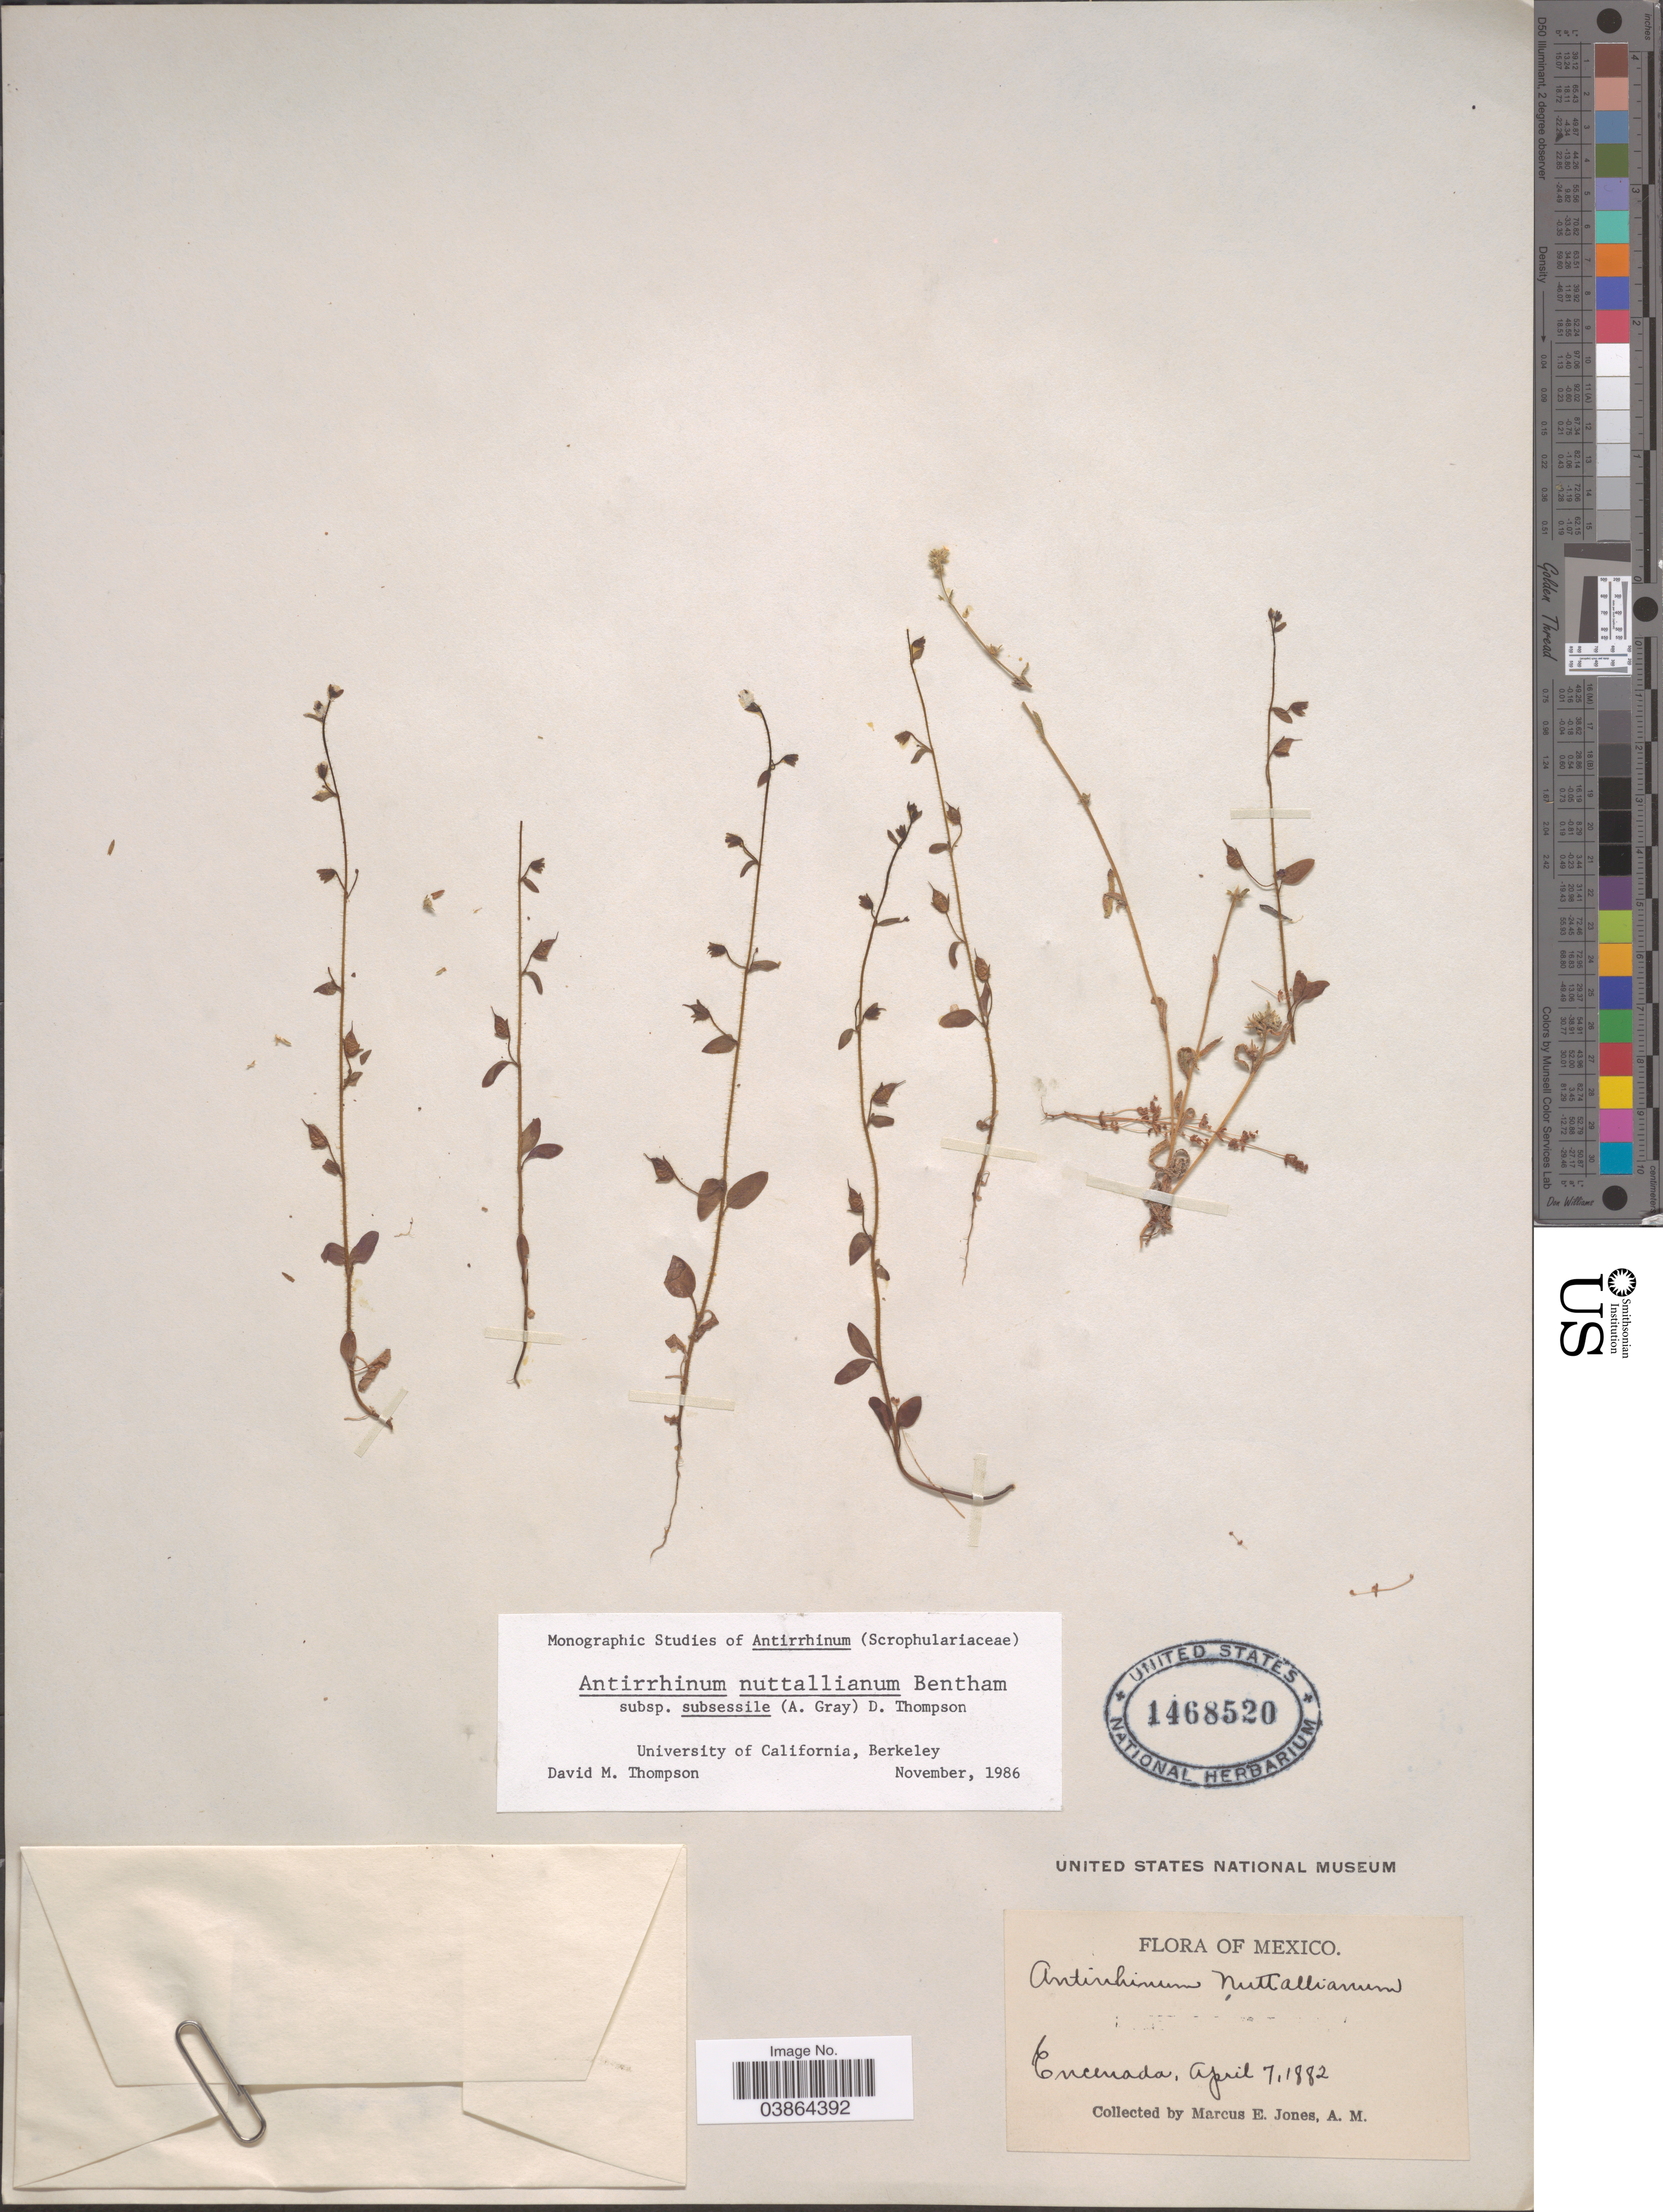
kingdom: Plantae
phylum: Tracheophyta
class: Magnoliopsida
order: Lamiales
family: Plantaginaceae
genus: Sairocarpus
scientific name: Sairocarpus nuttallianus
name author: (Benth.) D.A. Sutton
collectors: M. E. Jones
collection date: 1882-04-07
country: Mexico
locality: Encenada.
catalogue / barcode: US 1468520